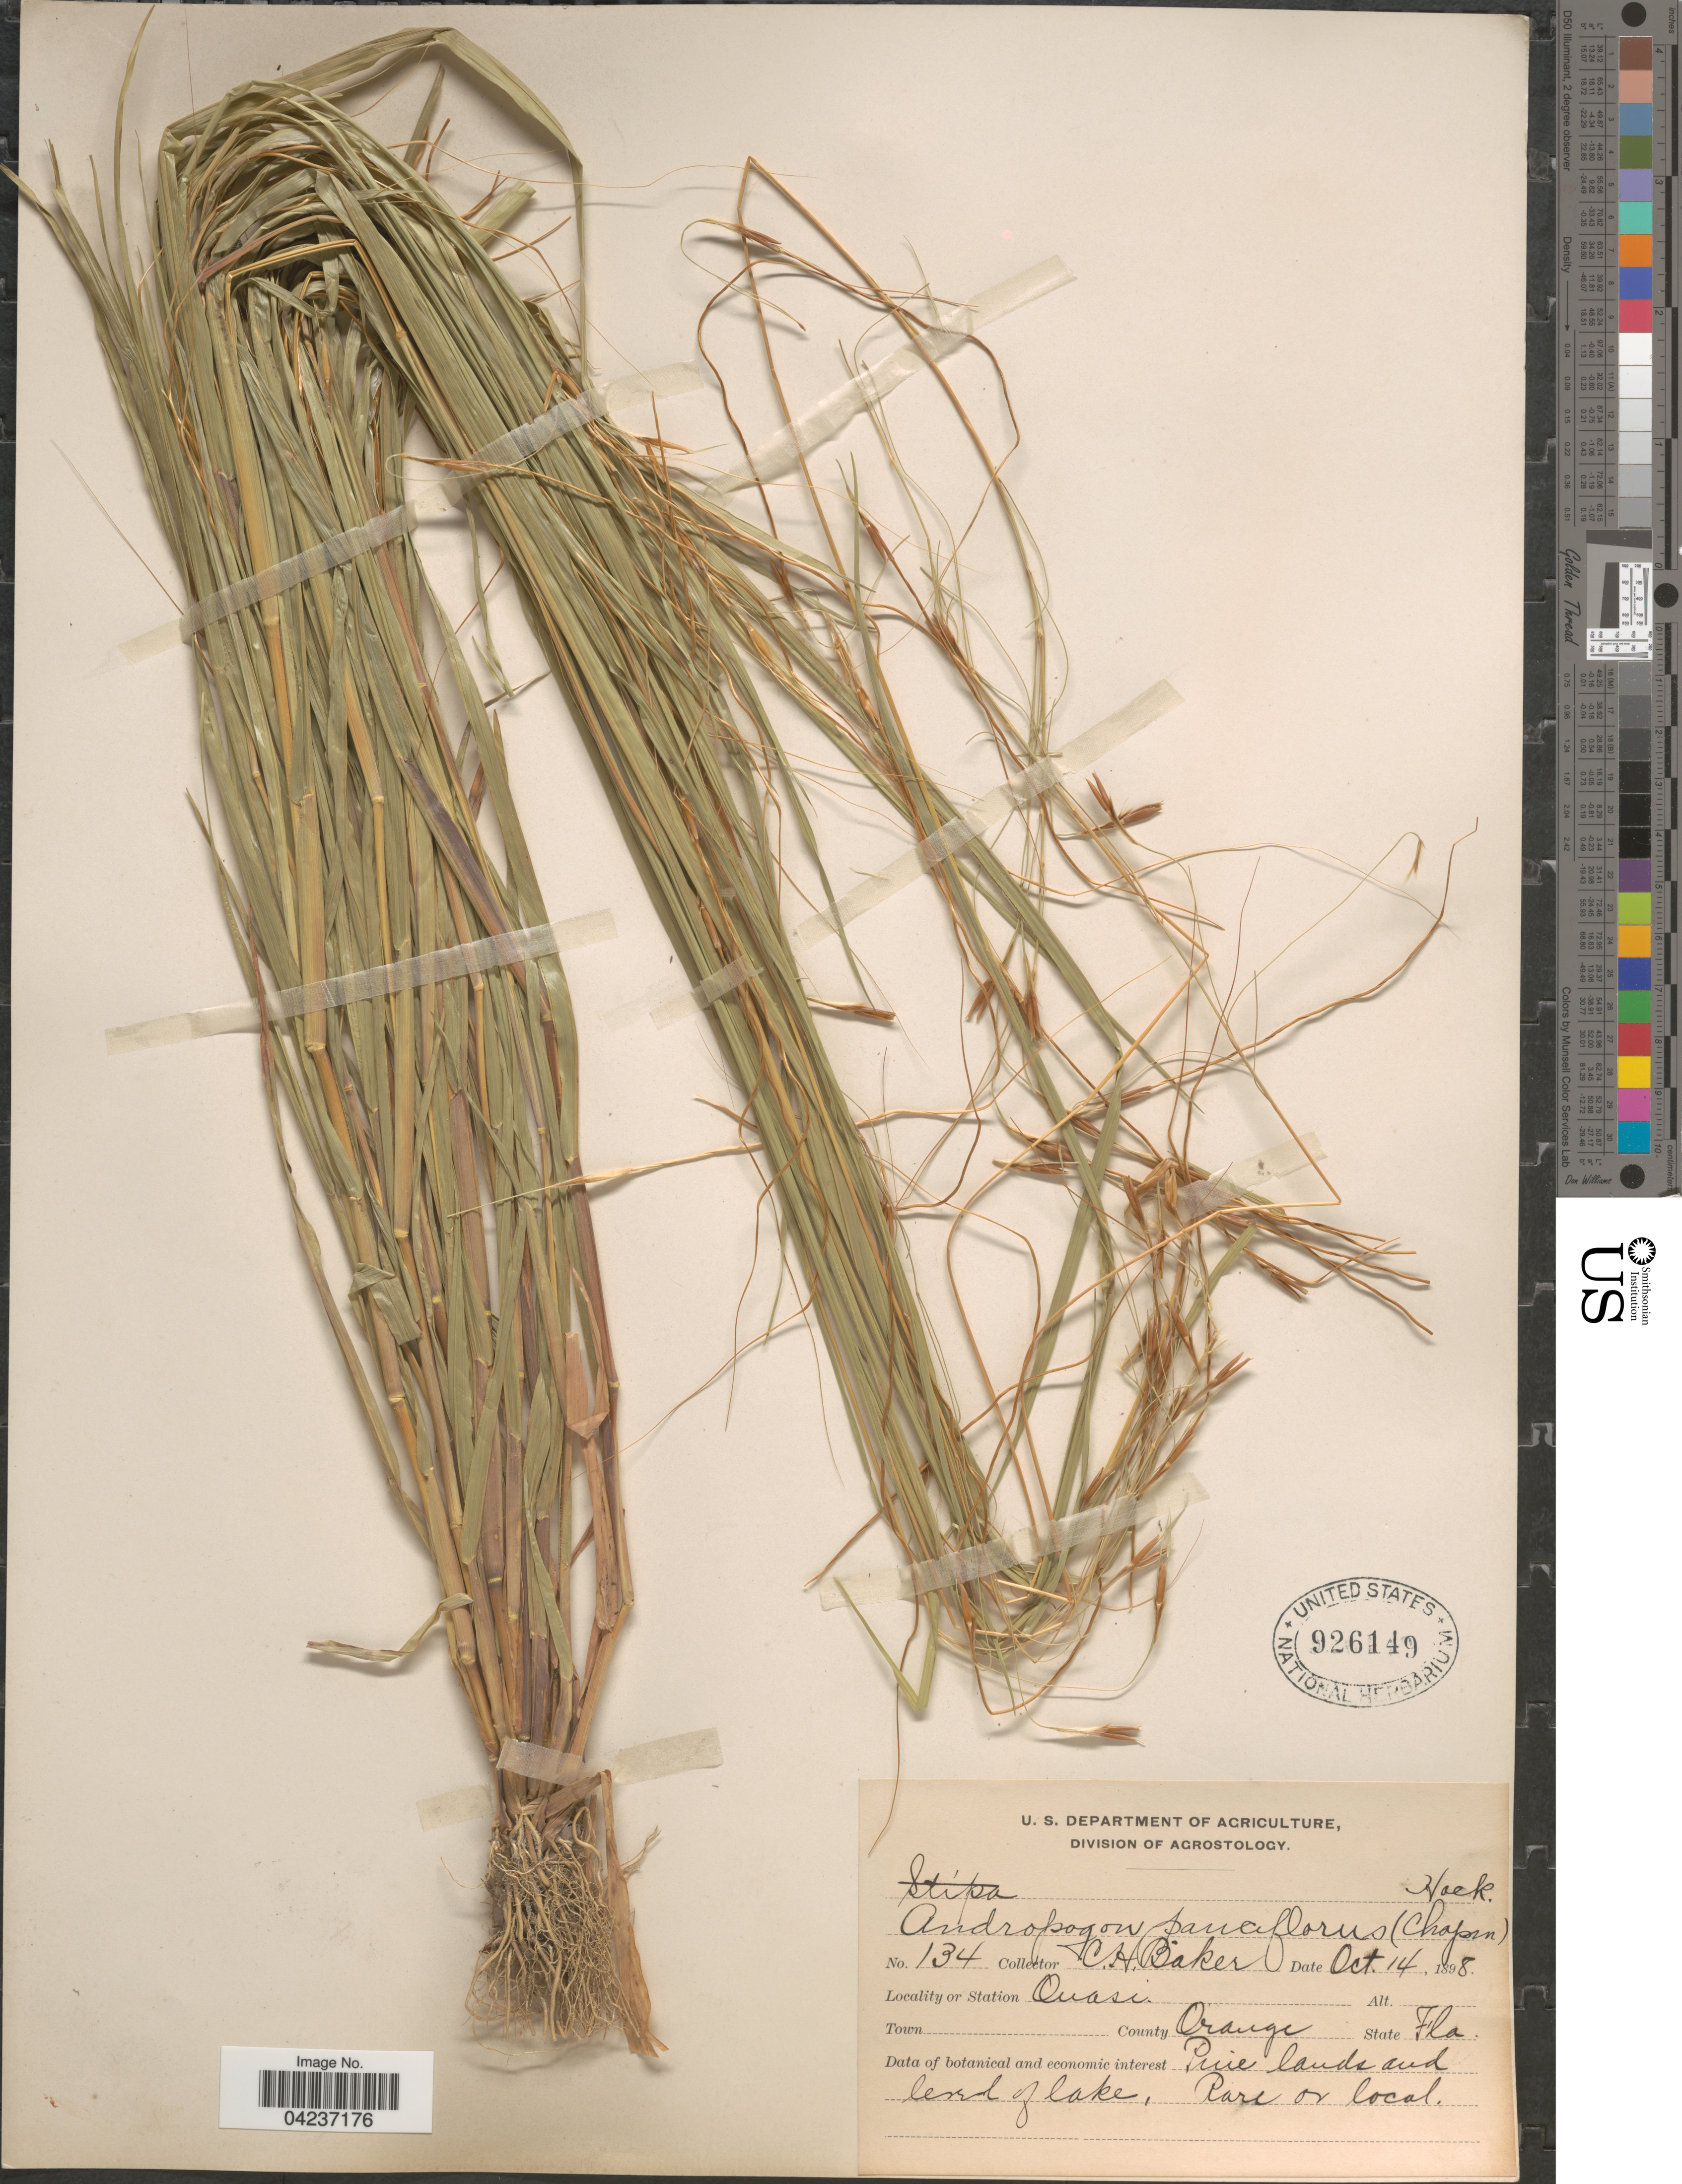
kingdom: Plantae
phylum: Tracheophyta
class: Liliopsida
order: Poales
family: Poaceae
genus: Chrysopogon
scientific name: Chrysopogon pauciflorus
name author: (Chapm.) Benth. ex Vasey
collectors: C. H. Baker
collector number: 134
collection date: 1898-10-14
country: United States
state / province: Florida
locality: Ouasi. County Orange. Pine lands and lead of lake.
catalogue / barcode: US 926149